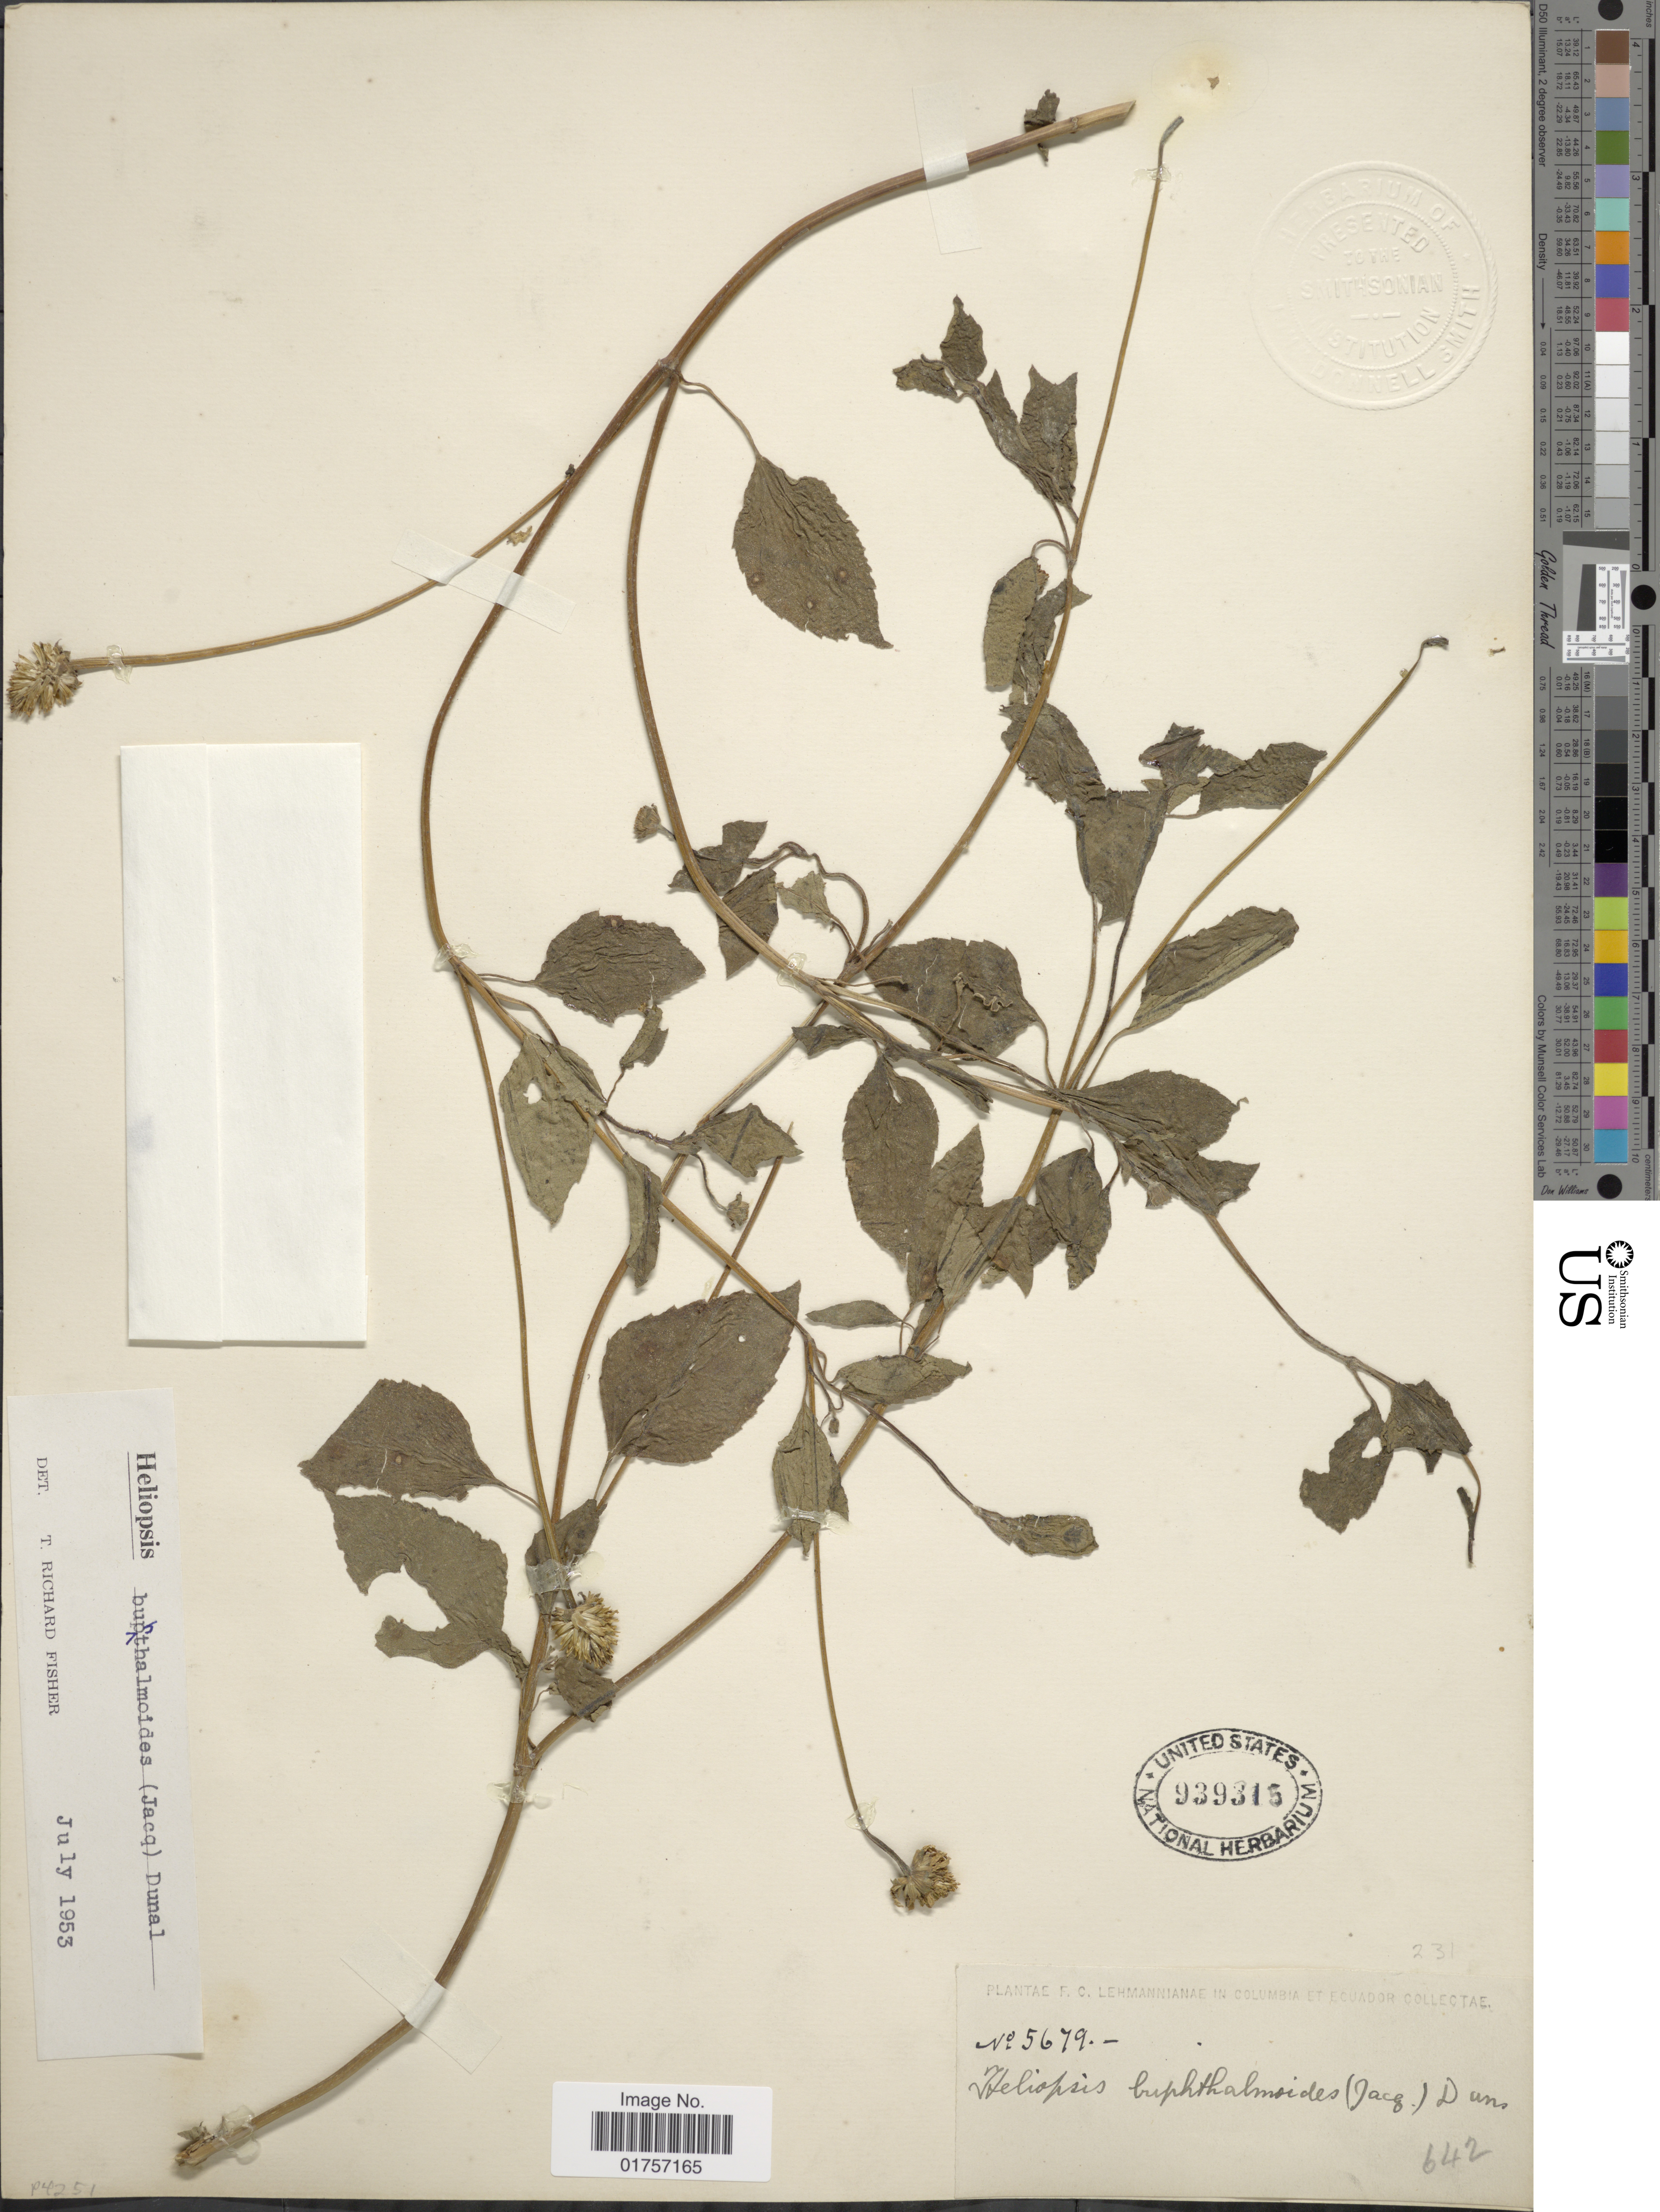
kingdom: Plantae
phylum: Tracheophyta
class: Magnoliopsida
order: Asterales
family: Asteraceae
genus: Heliopsis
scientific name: Heliopsis buphthalmoides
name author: (Jacq.) Dunal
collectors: F. C. Lehmann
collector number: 5679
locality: Columbia et Ecuador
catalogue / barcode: US 939315